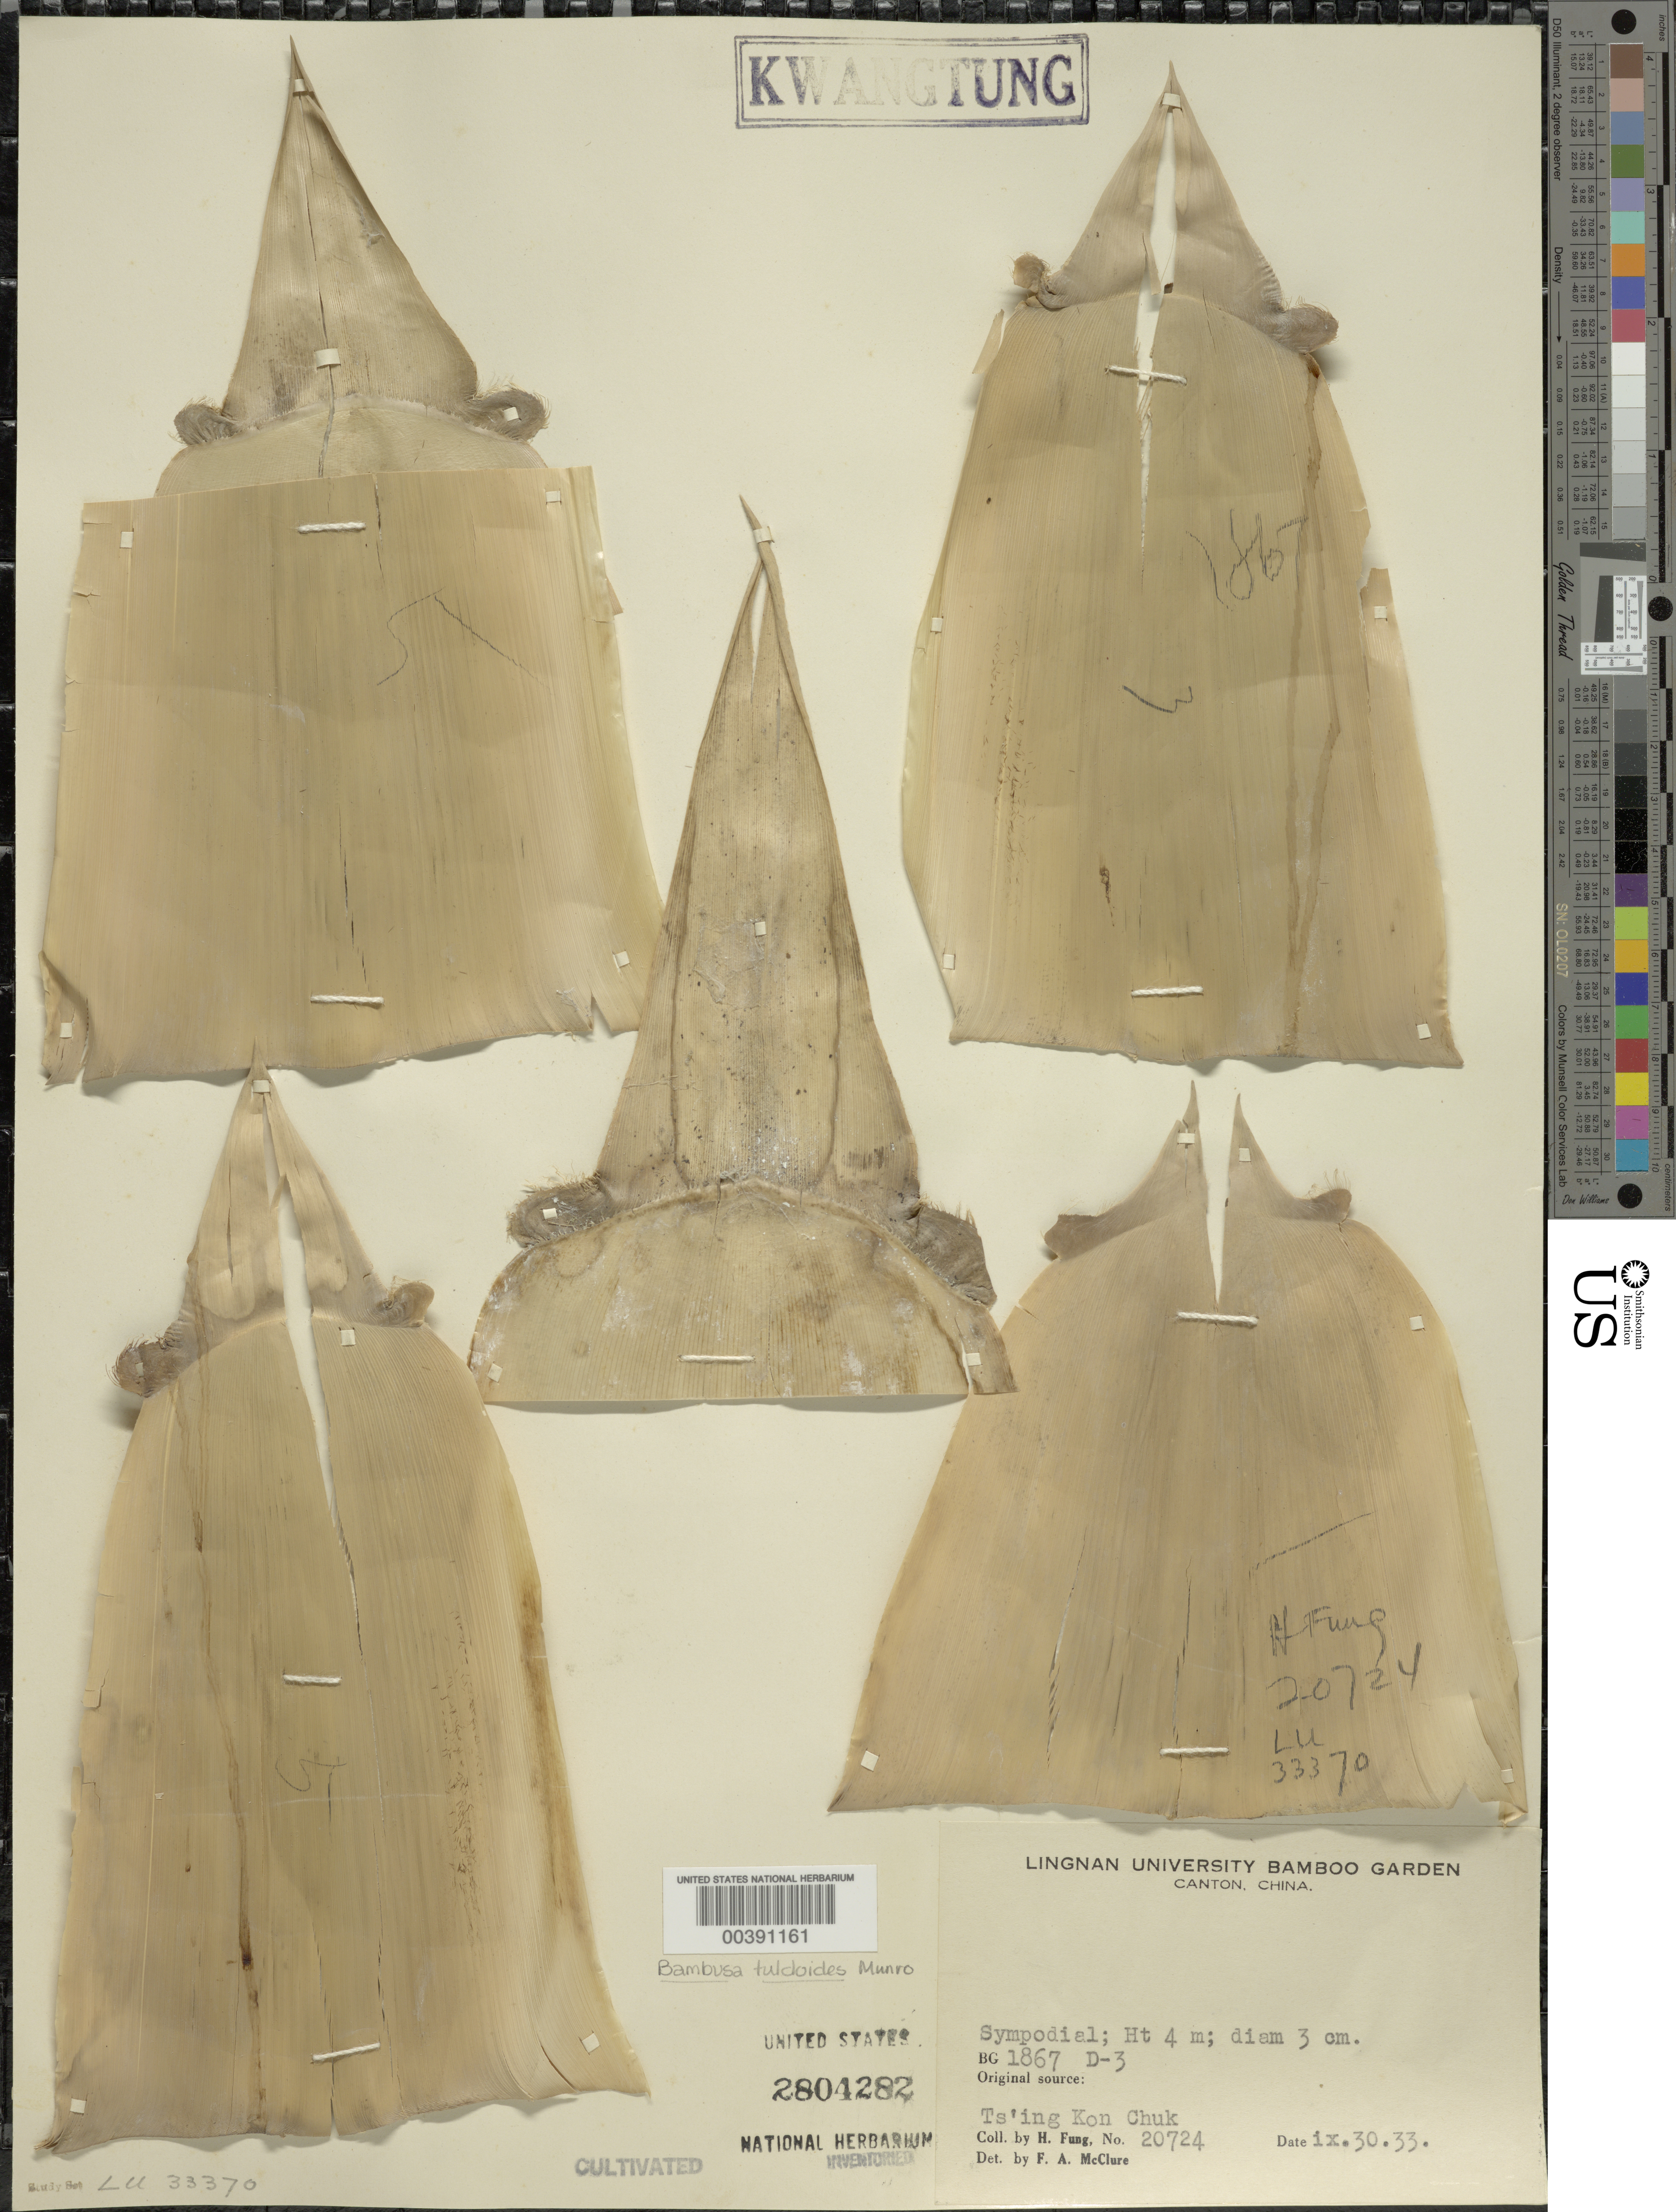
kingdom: Plantae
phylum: Tracheophyta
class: Liliopsida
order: Poales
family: Poaceae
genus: Bambusa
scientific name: Bambusa tuldoides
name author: Munro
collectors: H. L. Fung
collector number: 20724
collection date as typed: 30 Sep 1933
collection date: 1933-09-30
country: China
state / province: Guangdong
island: Honam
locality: Lingnan univ. bg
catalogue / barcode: US 2804282